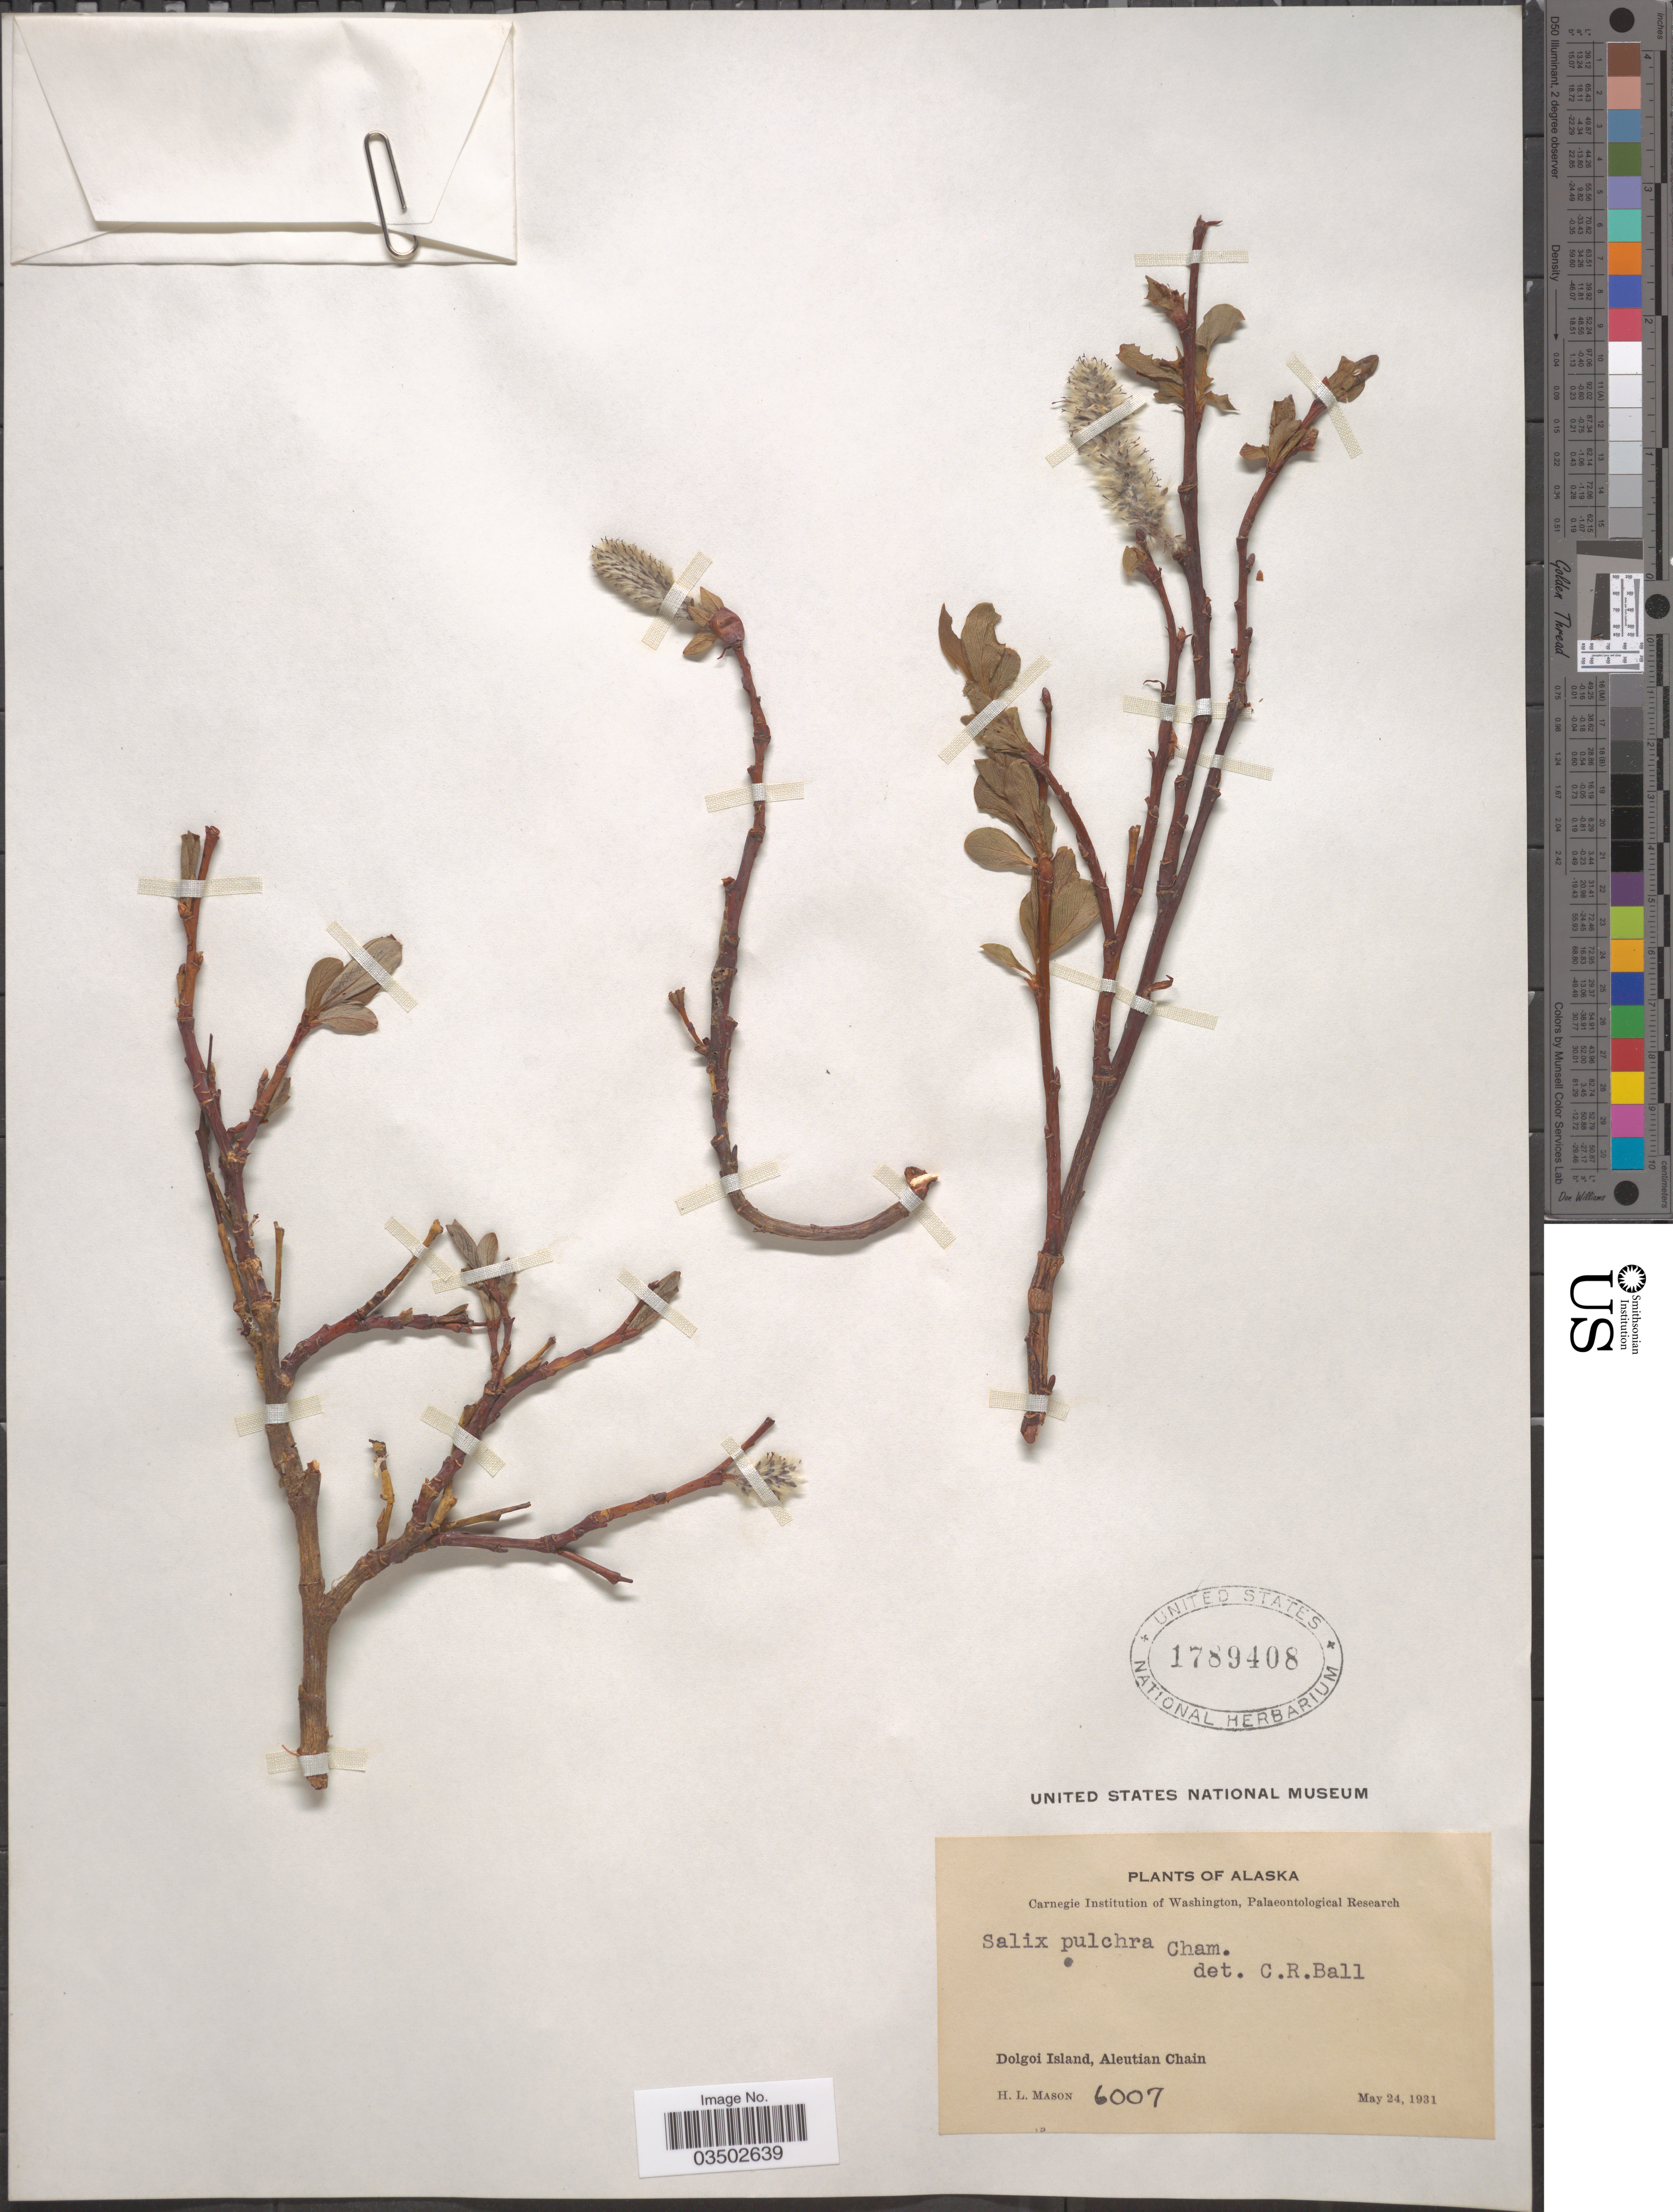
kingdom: Plantae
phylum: Tracheophyta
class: Magnoliopsida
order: Malpighiales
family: Salicaceae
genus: Salix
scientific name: Salix pulchra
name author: Cham.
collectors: H. L. Mason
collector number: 6007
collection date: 1931-05-24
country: United States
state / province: Alaska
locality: Dolgoi Island, Aleutian Chain.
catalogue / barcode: US 1789408